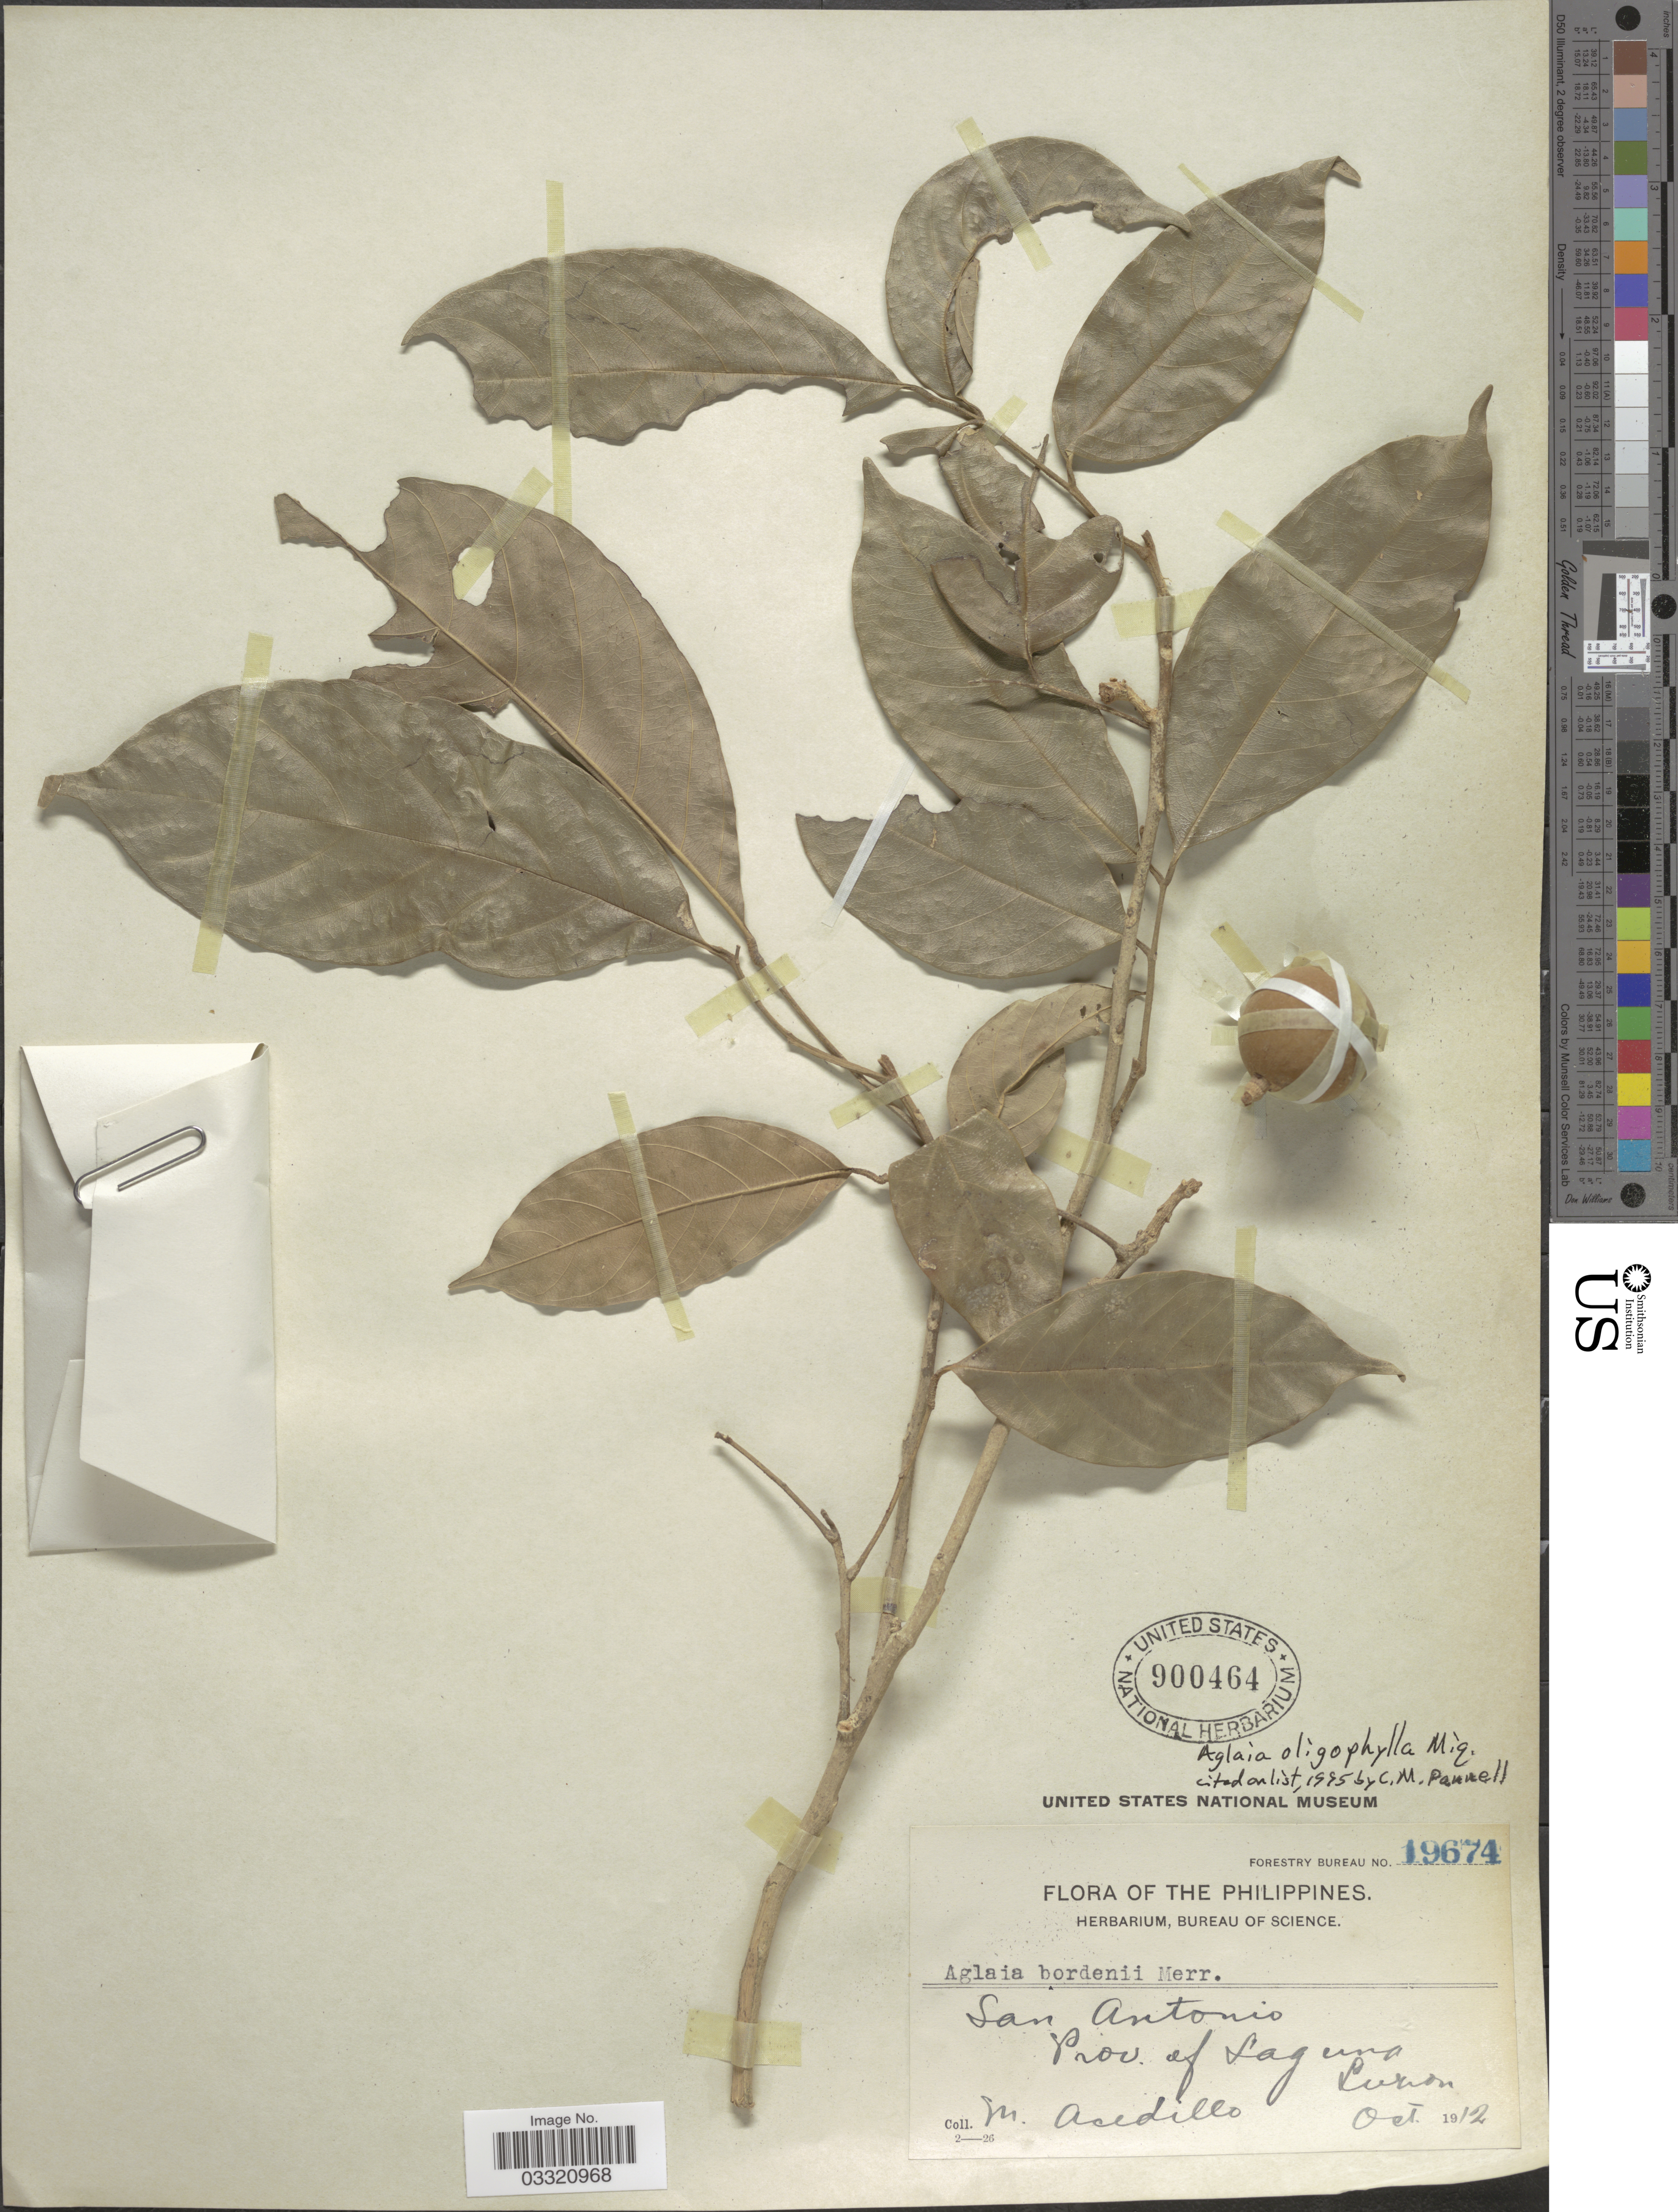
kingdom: Plantae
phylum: Tracheophyta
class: Magnoliopsida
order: Sapindales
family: Meliaceae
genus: Aglaia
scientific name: Aglaia oligophylla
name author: Miq.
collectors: M. Acedillo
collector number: Forestry Bureau 19674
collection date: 1912-10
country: Philippines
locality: San Antonio. Prov. of Laguna. Luzon.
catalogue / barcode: US 900464